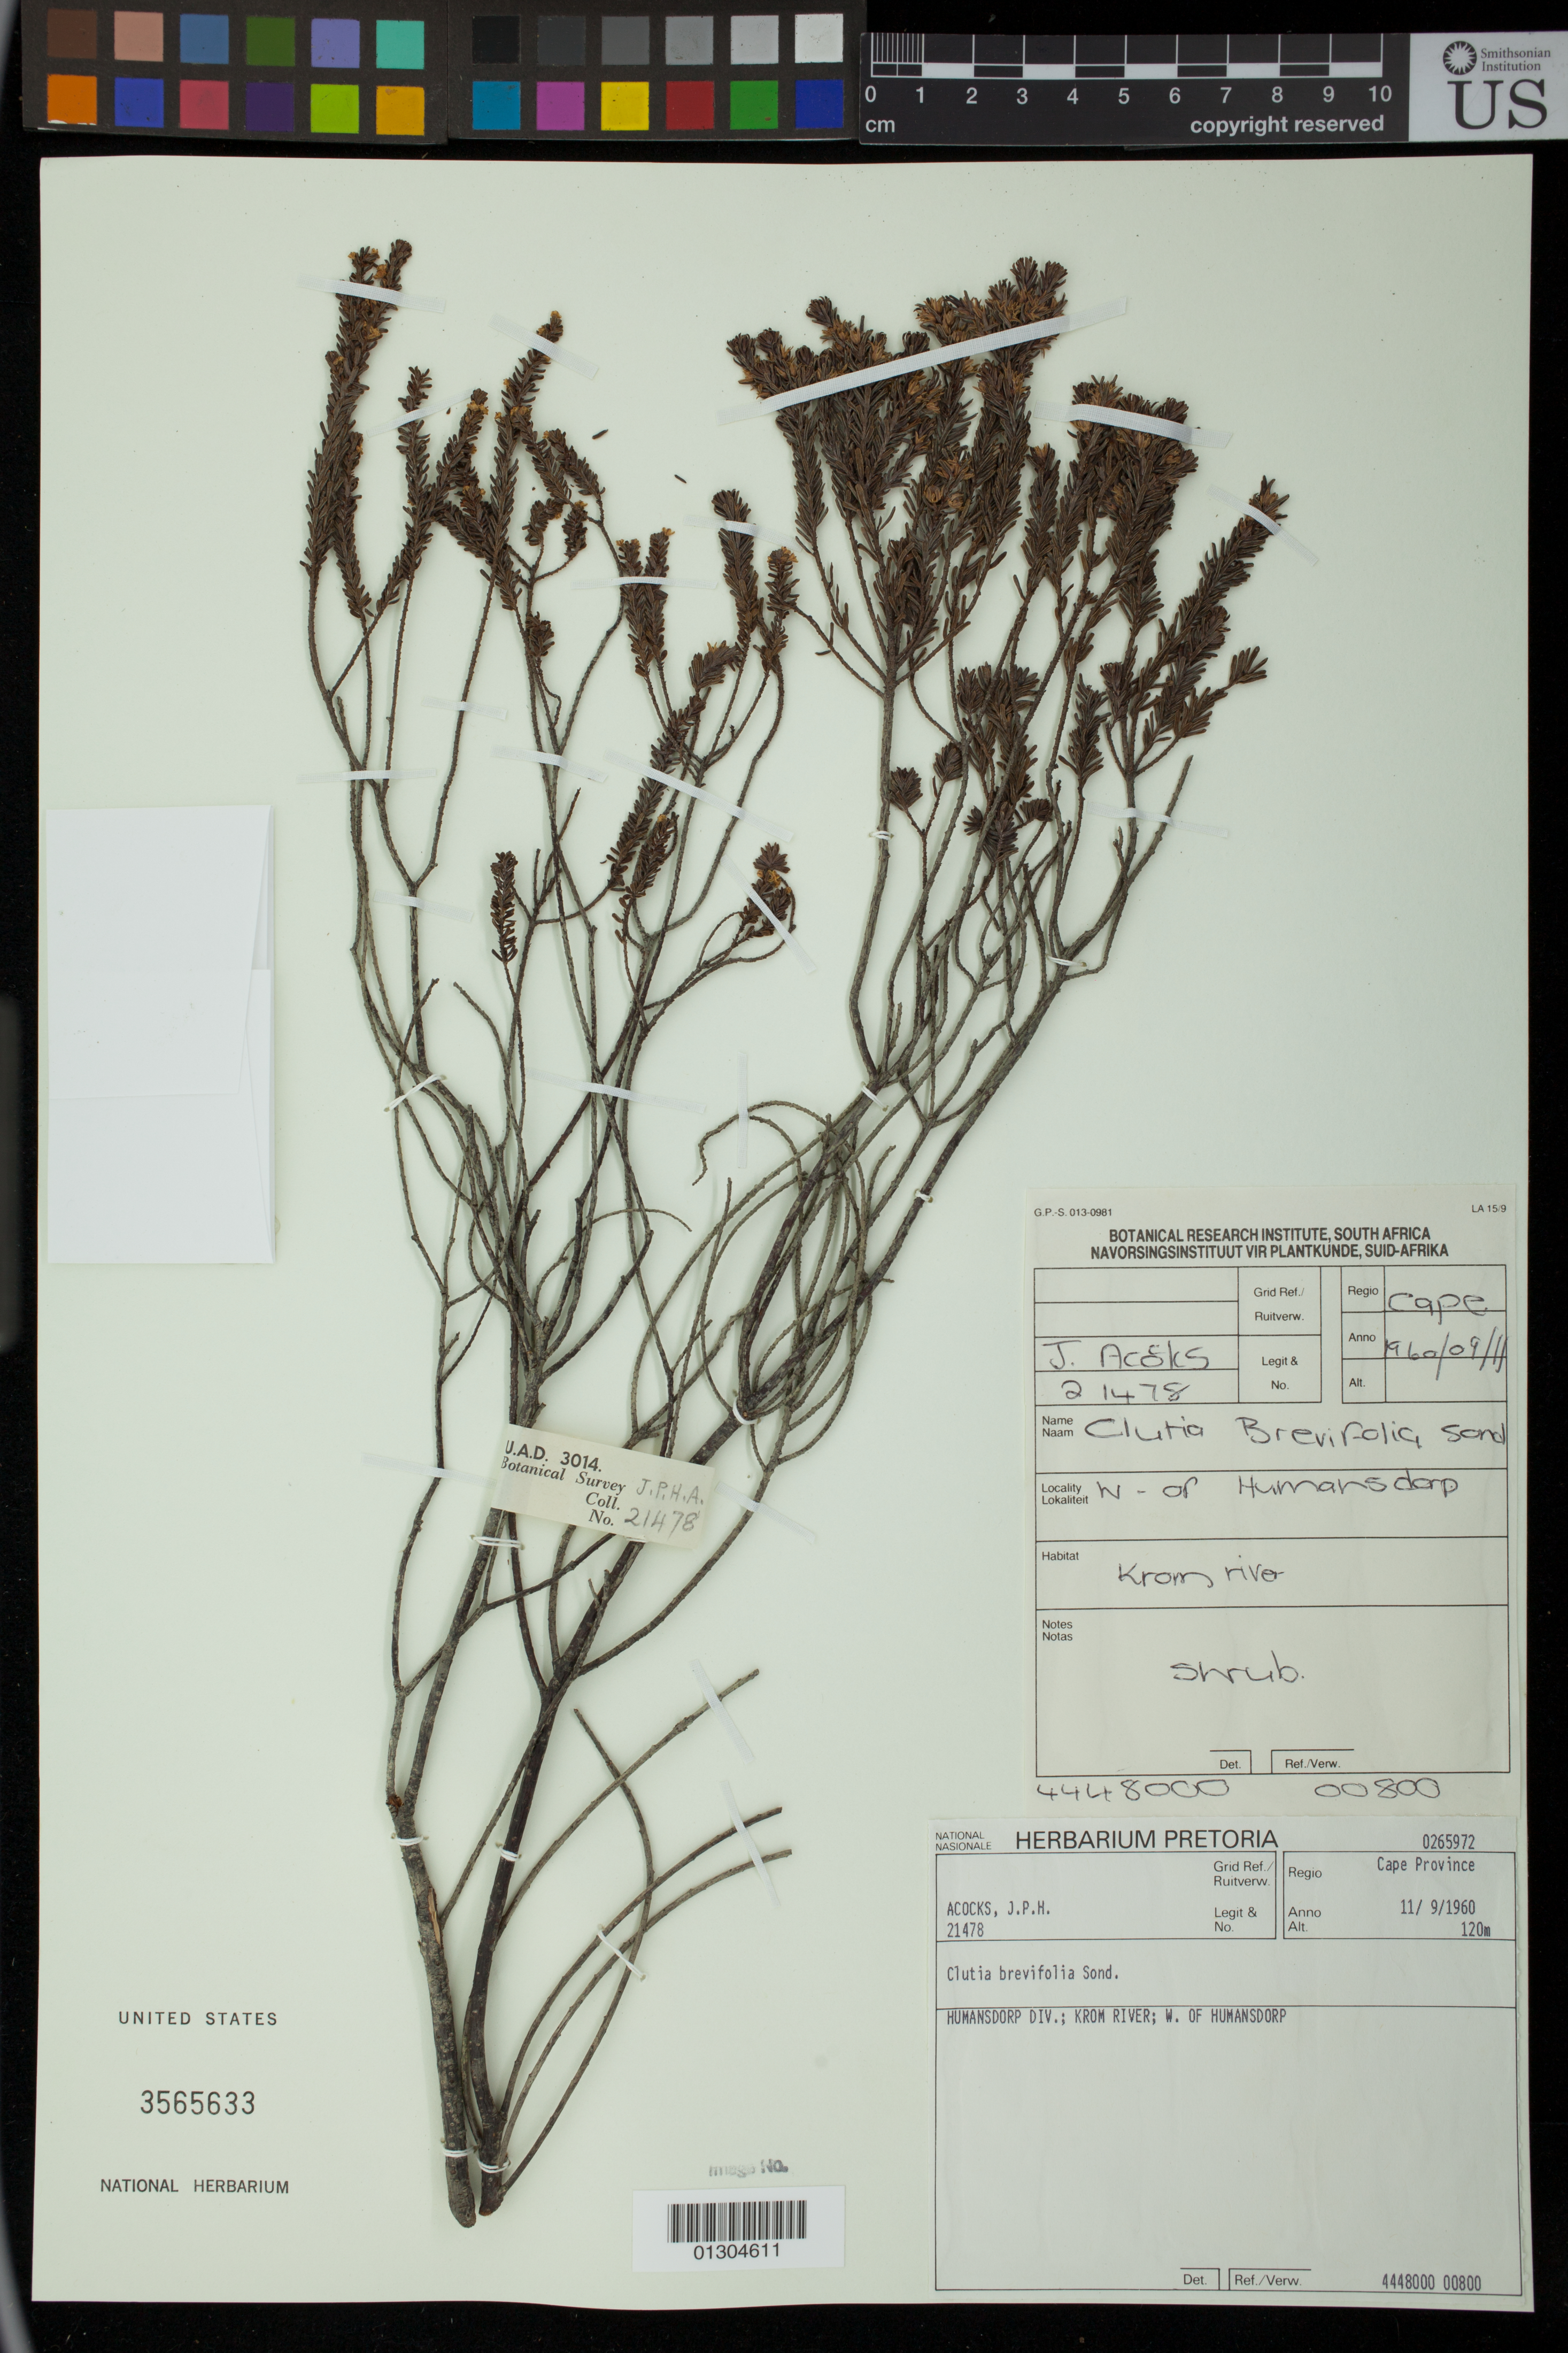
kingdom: Plantae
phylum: Tracheophyta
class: Magnoliopsida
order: Malpighiales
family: Peraceae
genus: Clutia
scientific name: Clutia brevifolia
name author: Sond.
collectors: J. P. Acocks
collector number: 21478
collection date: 1960-09-11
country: South Africa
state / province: Eastern Cape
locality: W of Humansdorp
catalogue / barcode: US 3565633